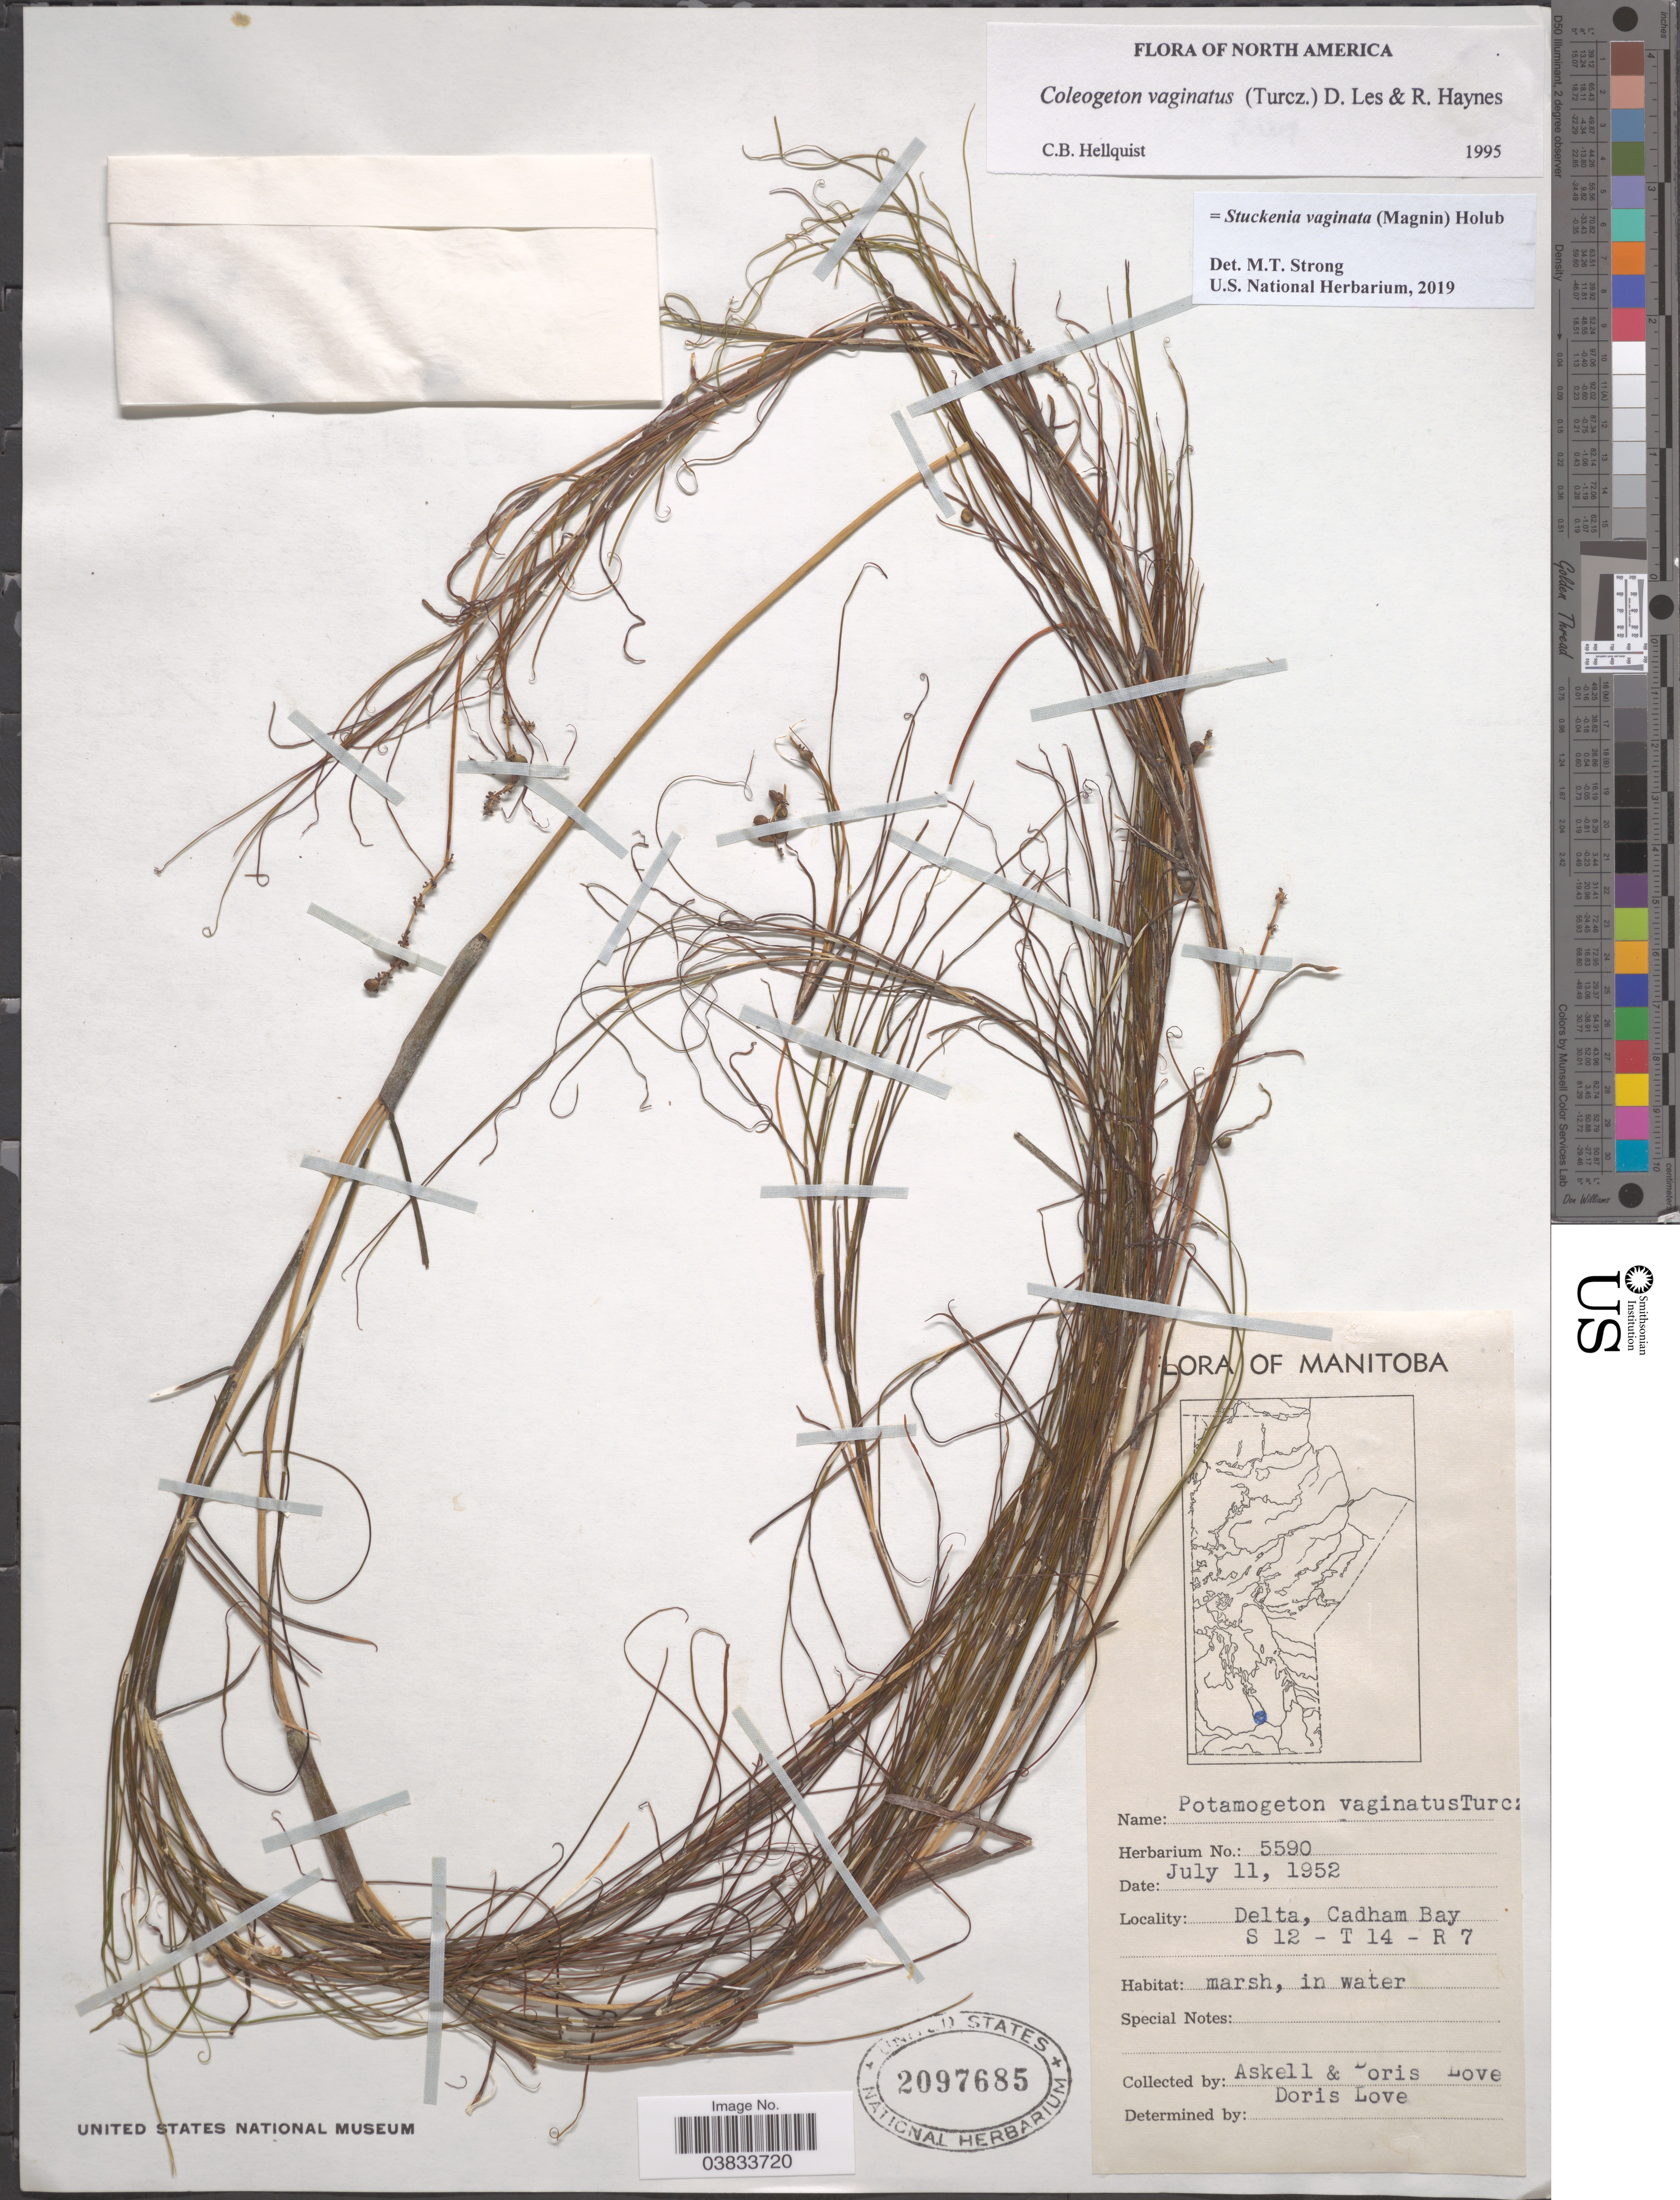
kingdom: Plantae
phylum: Tracheophyta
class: Liliopsida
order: Alismatales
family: Potamogetonaceae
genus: Stuckenia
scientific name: Stuckenia vaginata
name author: (Magnin) Holub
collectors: Á. Löve & D. Löve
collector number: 5590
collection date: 1952-07-11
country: Canada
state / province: Manitoba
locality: Delta, Cadham Bay. S 12 - T 14 - R 7.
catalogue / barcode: US 2097685